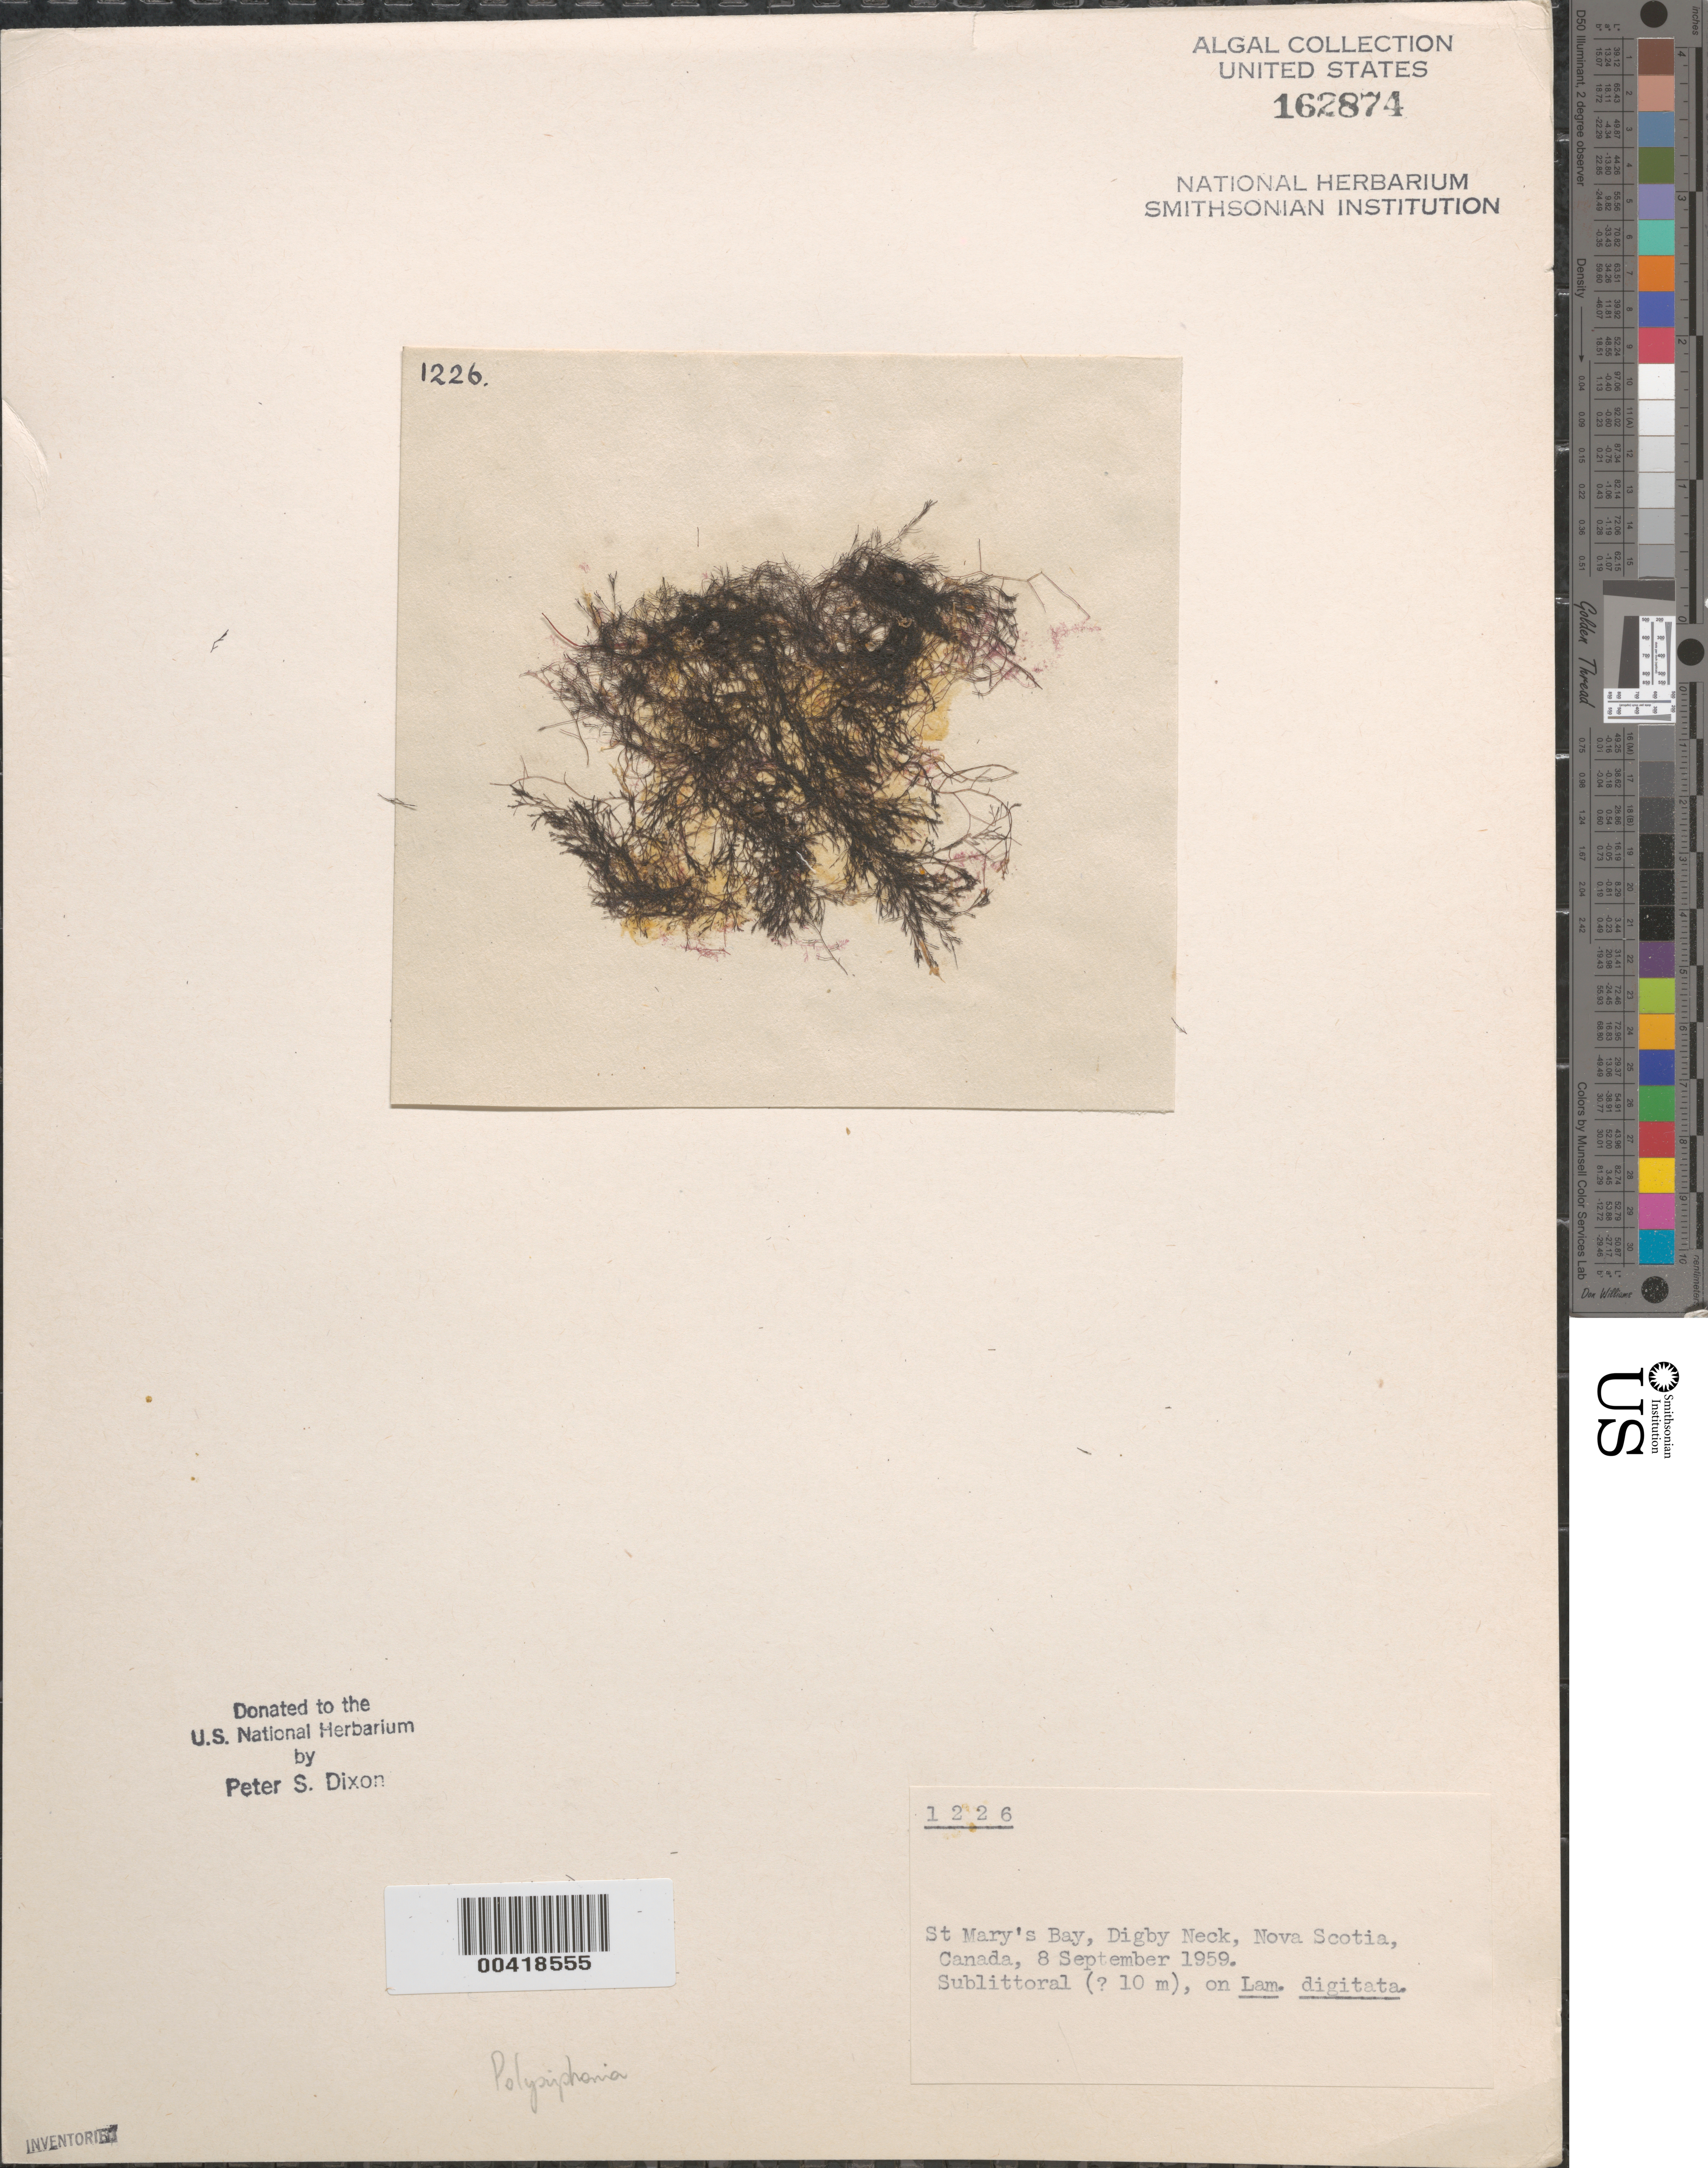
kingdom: Plantae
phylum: Rhodophyta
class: Florideophyceae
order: Ceramiales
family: Rhodomelaceae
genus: Polysiphonia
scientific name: Polysiphonia sp.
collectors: P. S. Dixon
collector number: PSD 1226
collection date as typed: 08 Sep 1959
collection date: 1959-09-08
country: Canada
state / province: Nova Scotia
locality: St. Mary's Bay, Digby Neck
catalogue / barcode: US 162874